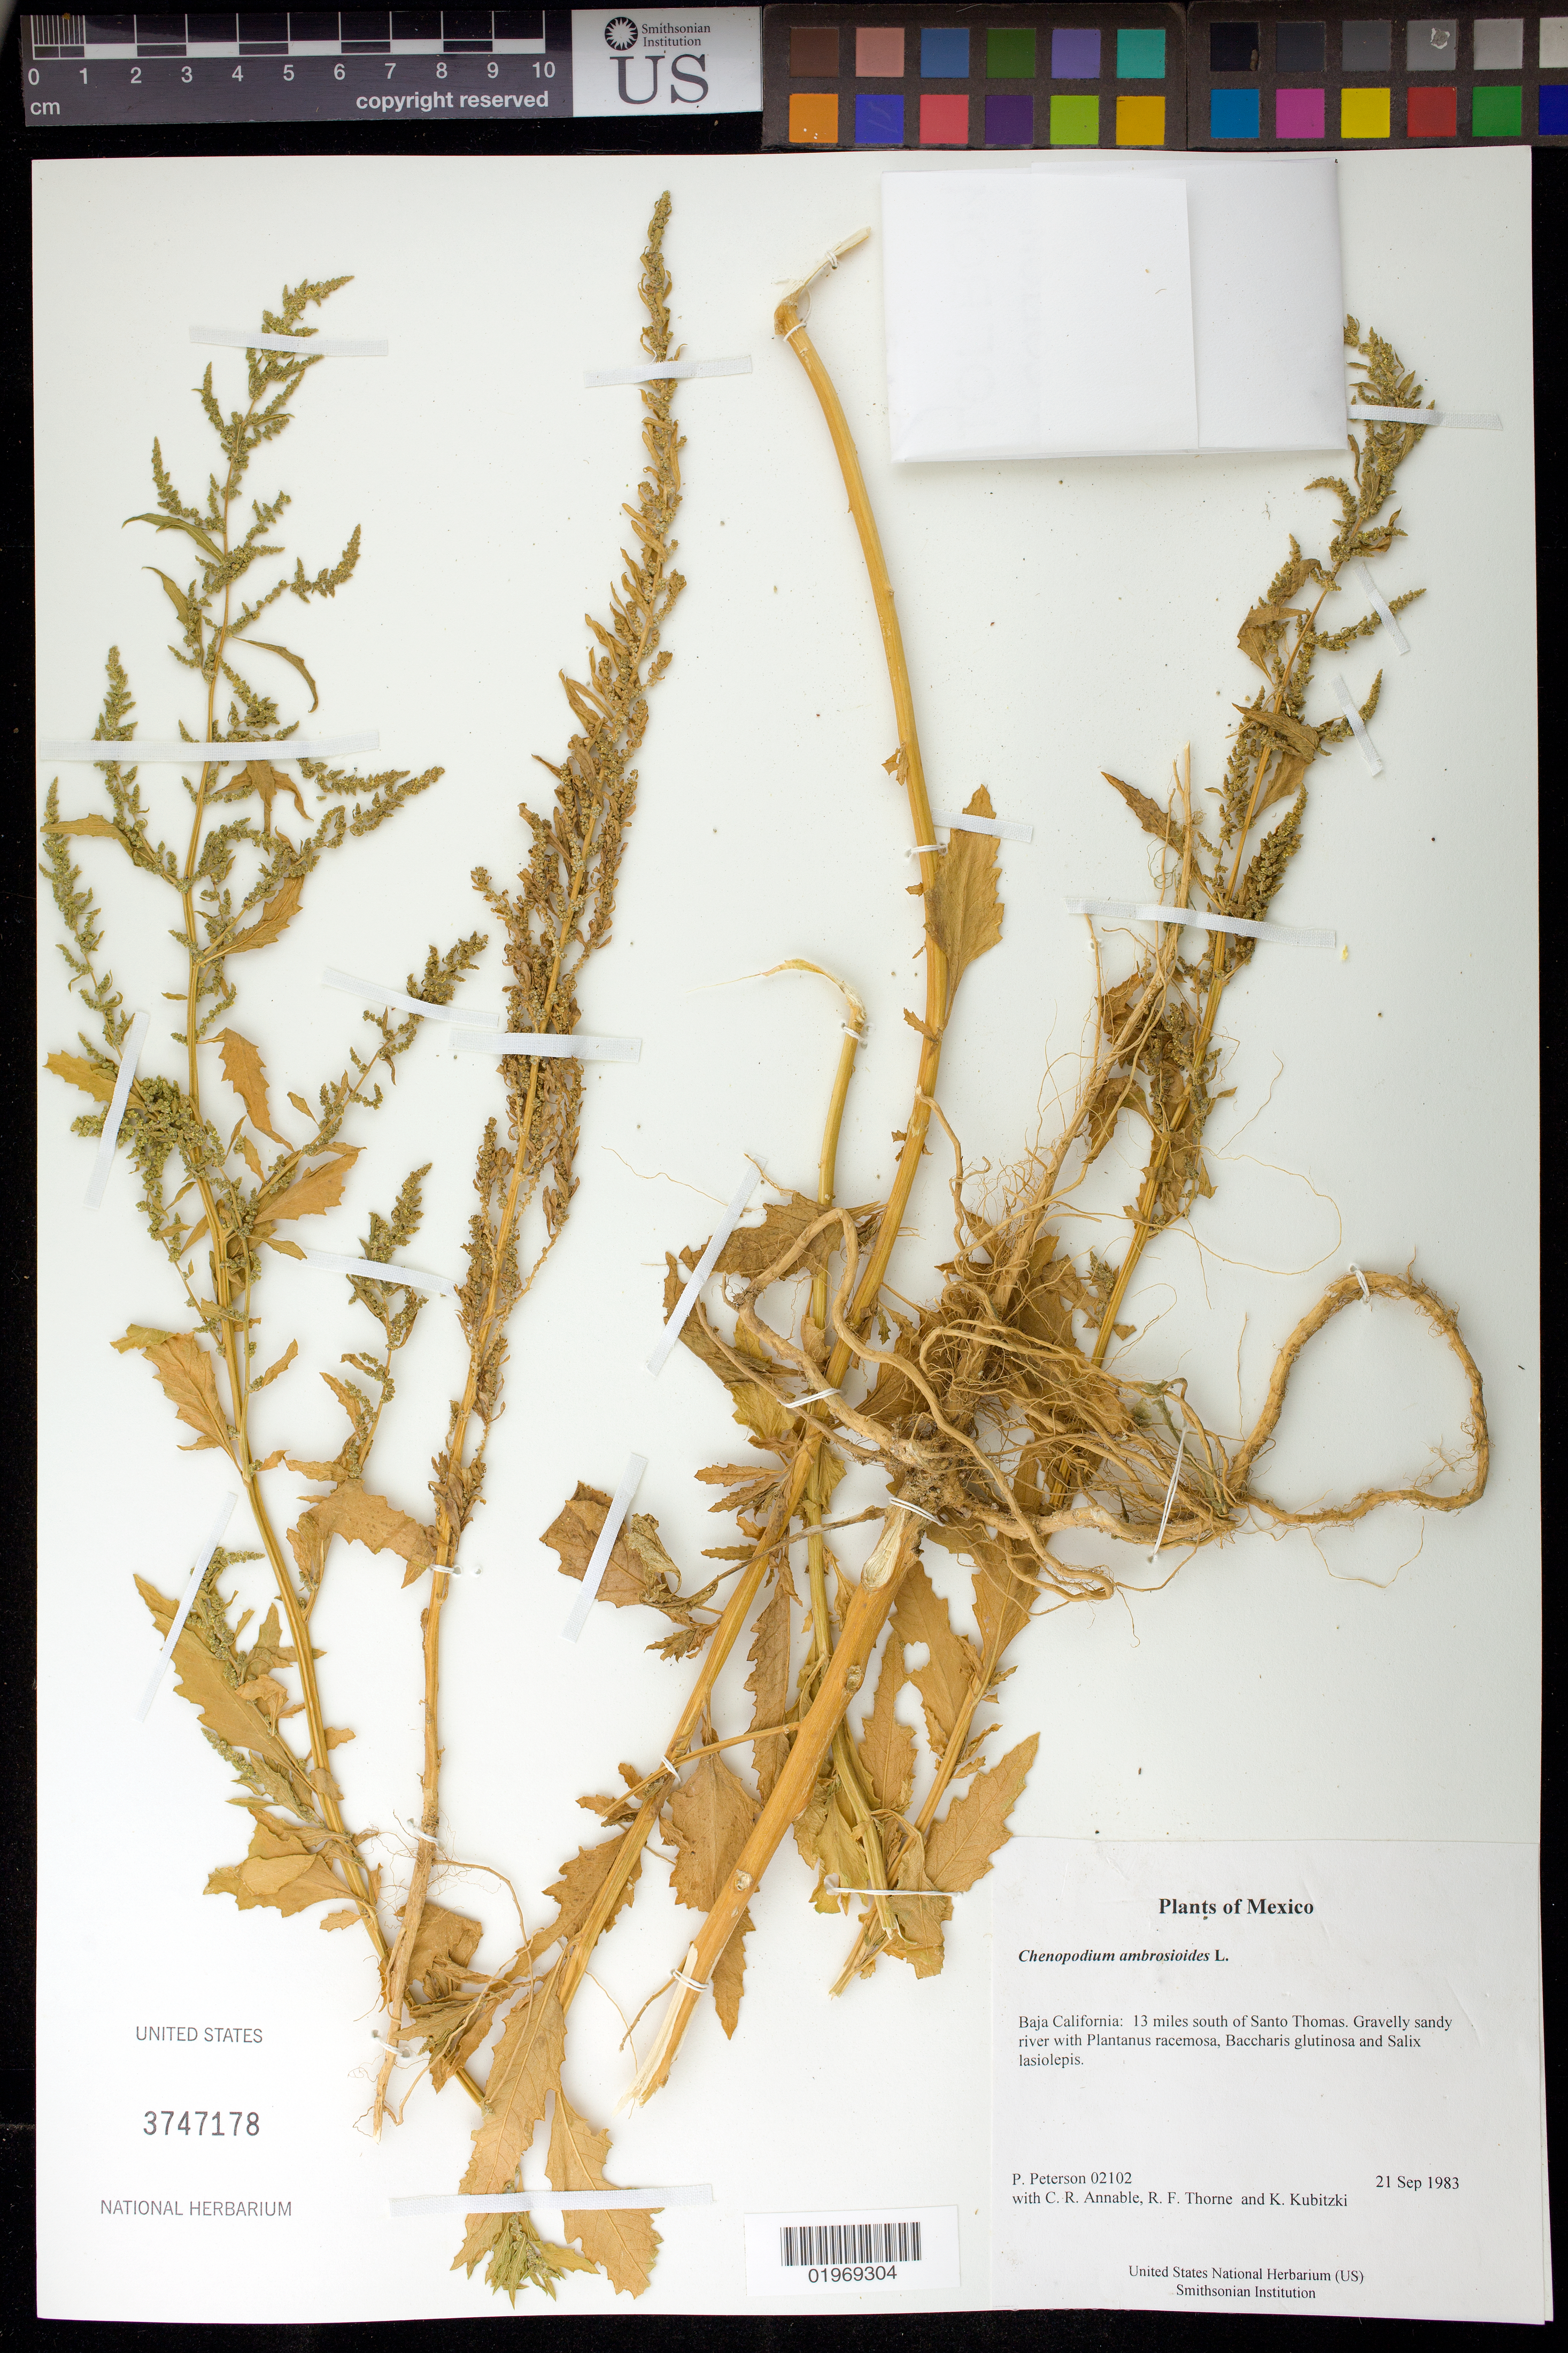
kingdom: Plantae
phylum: Tracheophyta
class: Magnoliopsida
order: Caryophyllales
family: Amaranthaceae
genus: Chenopodium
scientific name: Chenopodium ambrosioides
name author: L.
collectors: P. M. Peterson, C. R. Annable, R. F. Thorne & K. Kubitzki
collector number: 02102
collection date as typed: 21 Sep 1983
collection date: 1983-09-21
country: Mexico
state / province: Baja California Norte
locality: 13 miles south of Santo Thomas.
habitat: Gravelly sandy river with Plantanus racemosa, Baccharis glutinosa and Salix lasiolepis.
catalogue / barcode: US 3747178